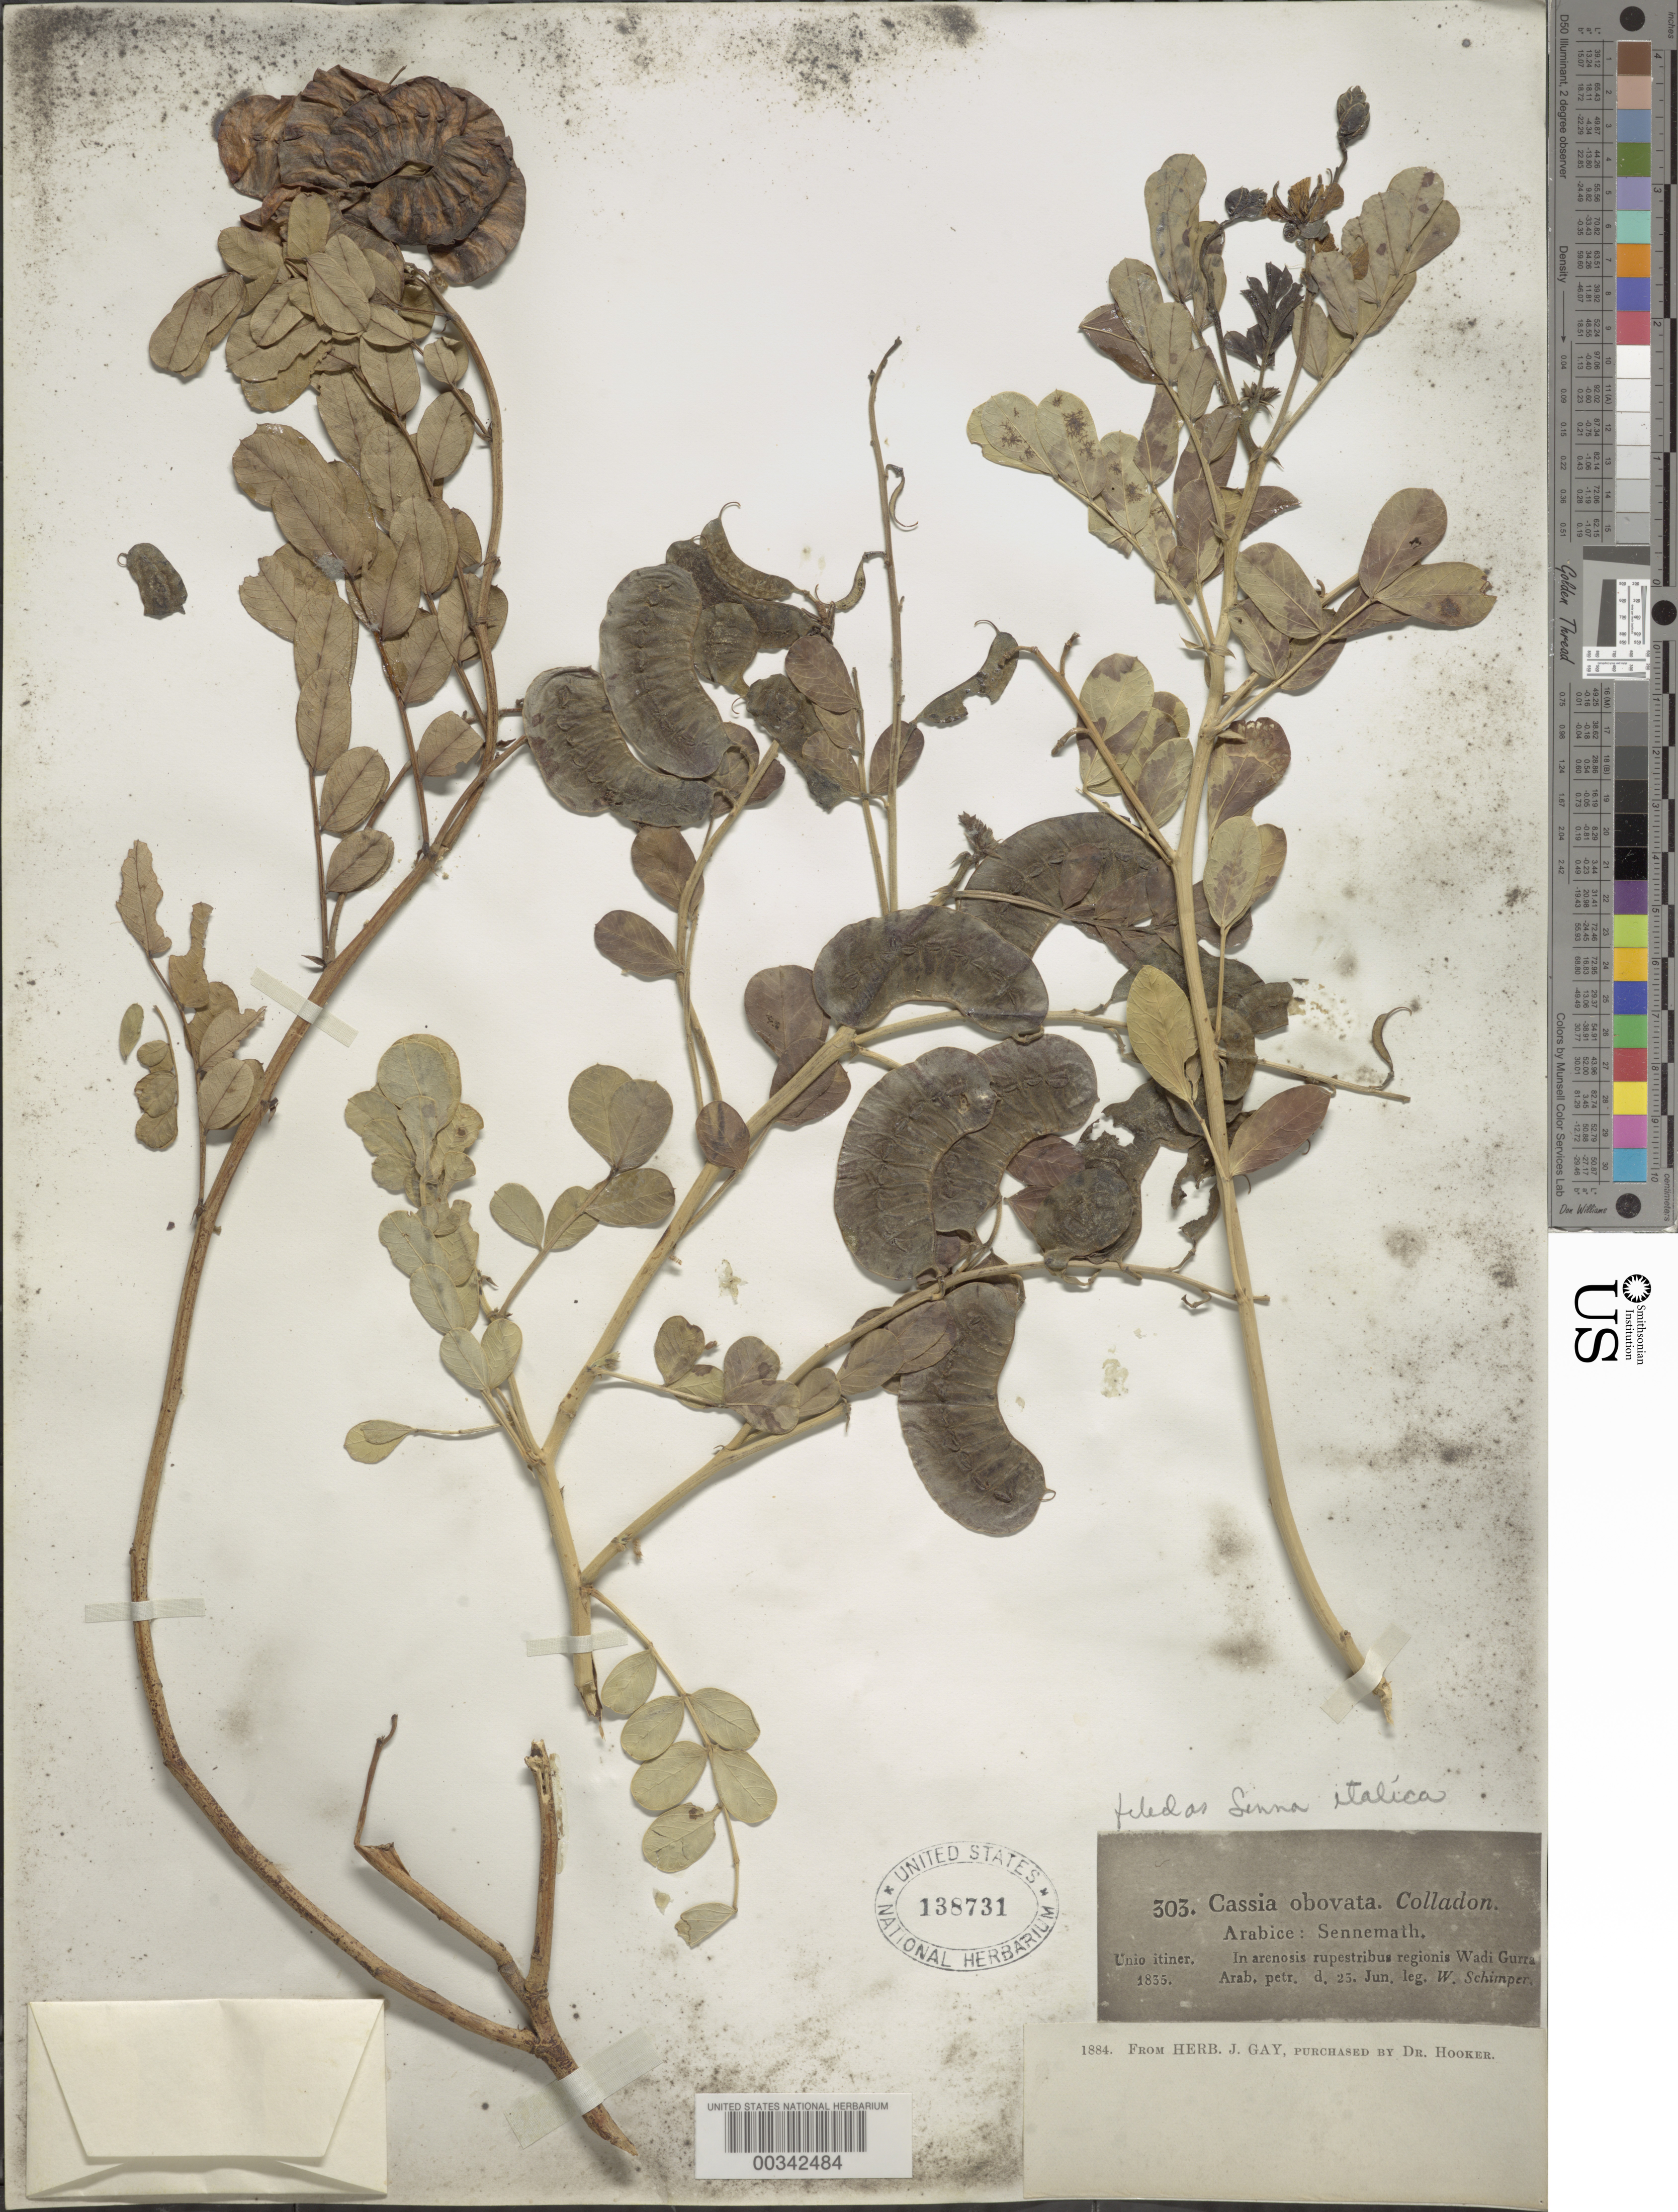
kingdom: Plantae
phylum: Tracheophyta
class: Magnoliopsida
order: Fabales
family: Fabaceae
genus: Senna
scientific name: Senna italica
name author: Mill.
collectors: W. Schimper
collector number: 303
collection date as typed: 23 Jun 1835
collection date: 1835-06-23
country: Egypt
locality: In arenosis rupestribus regionis Wadi Gurra, Arab. Petr. [Sinai]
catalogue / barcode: US 138731